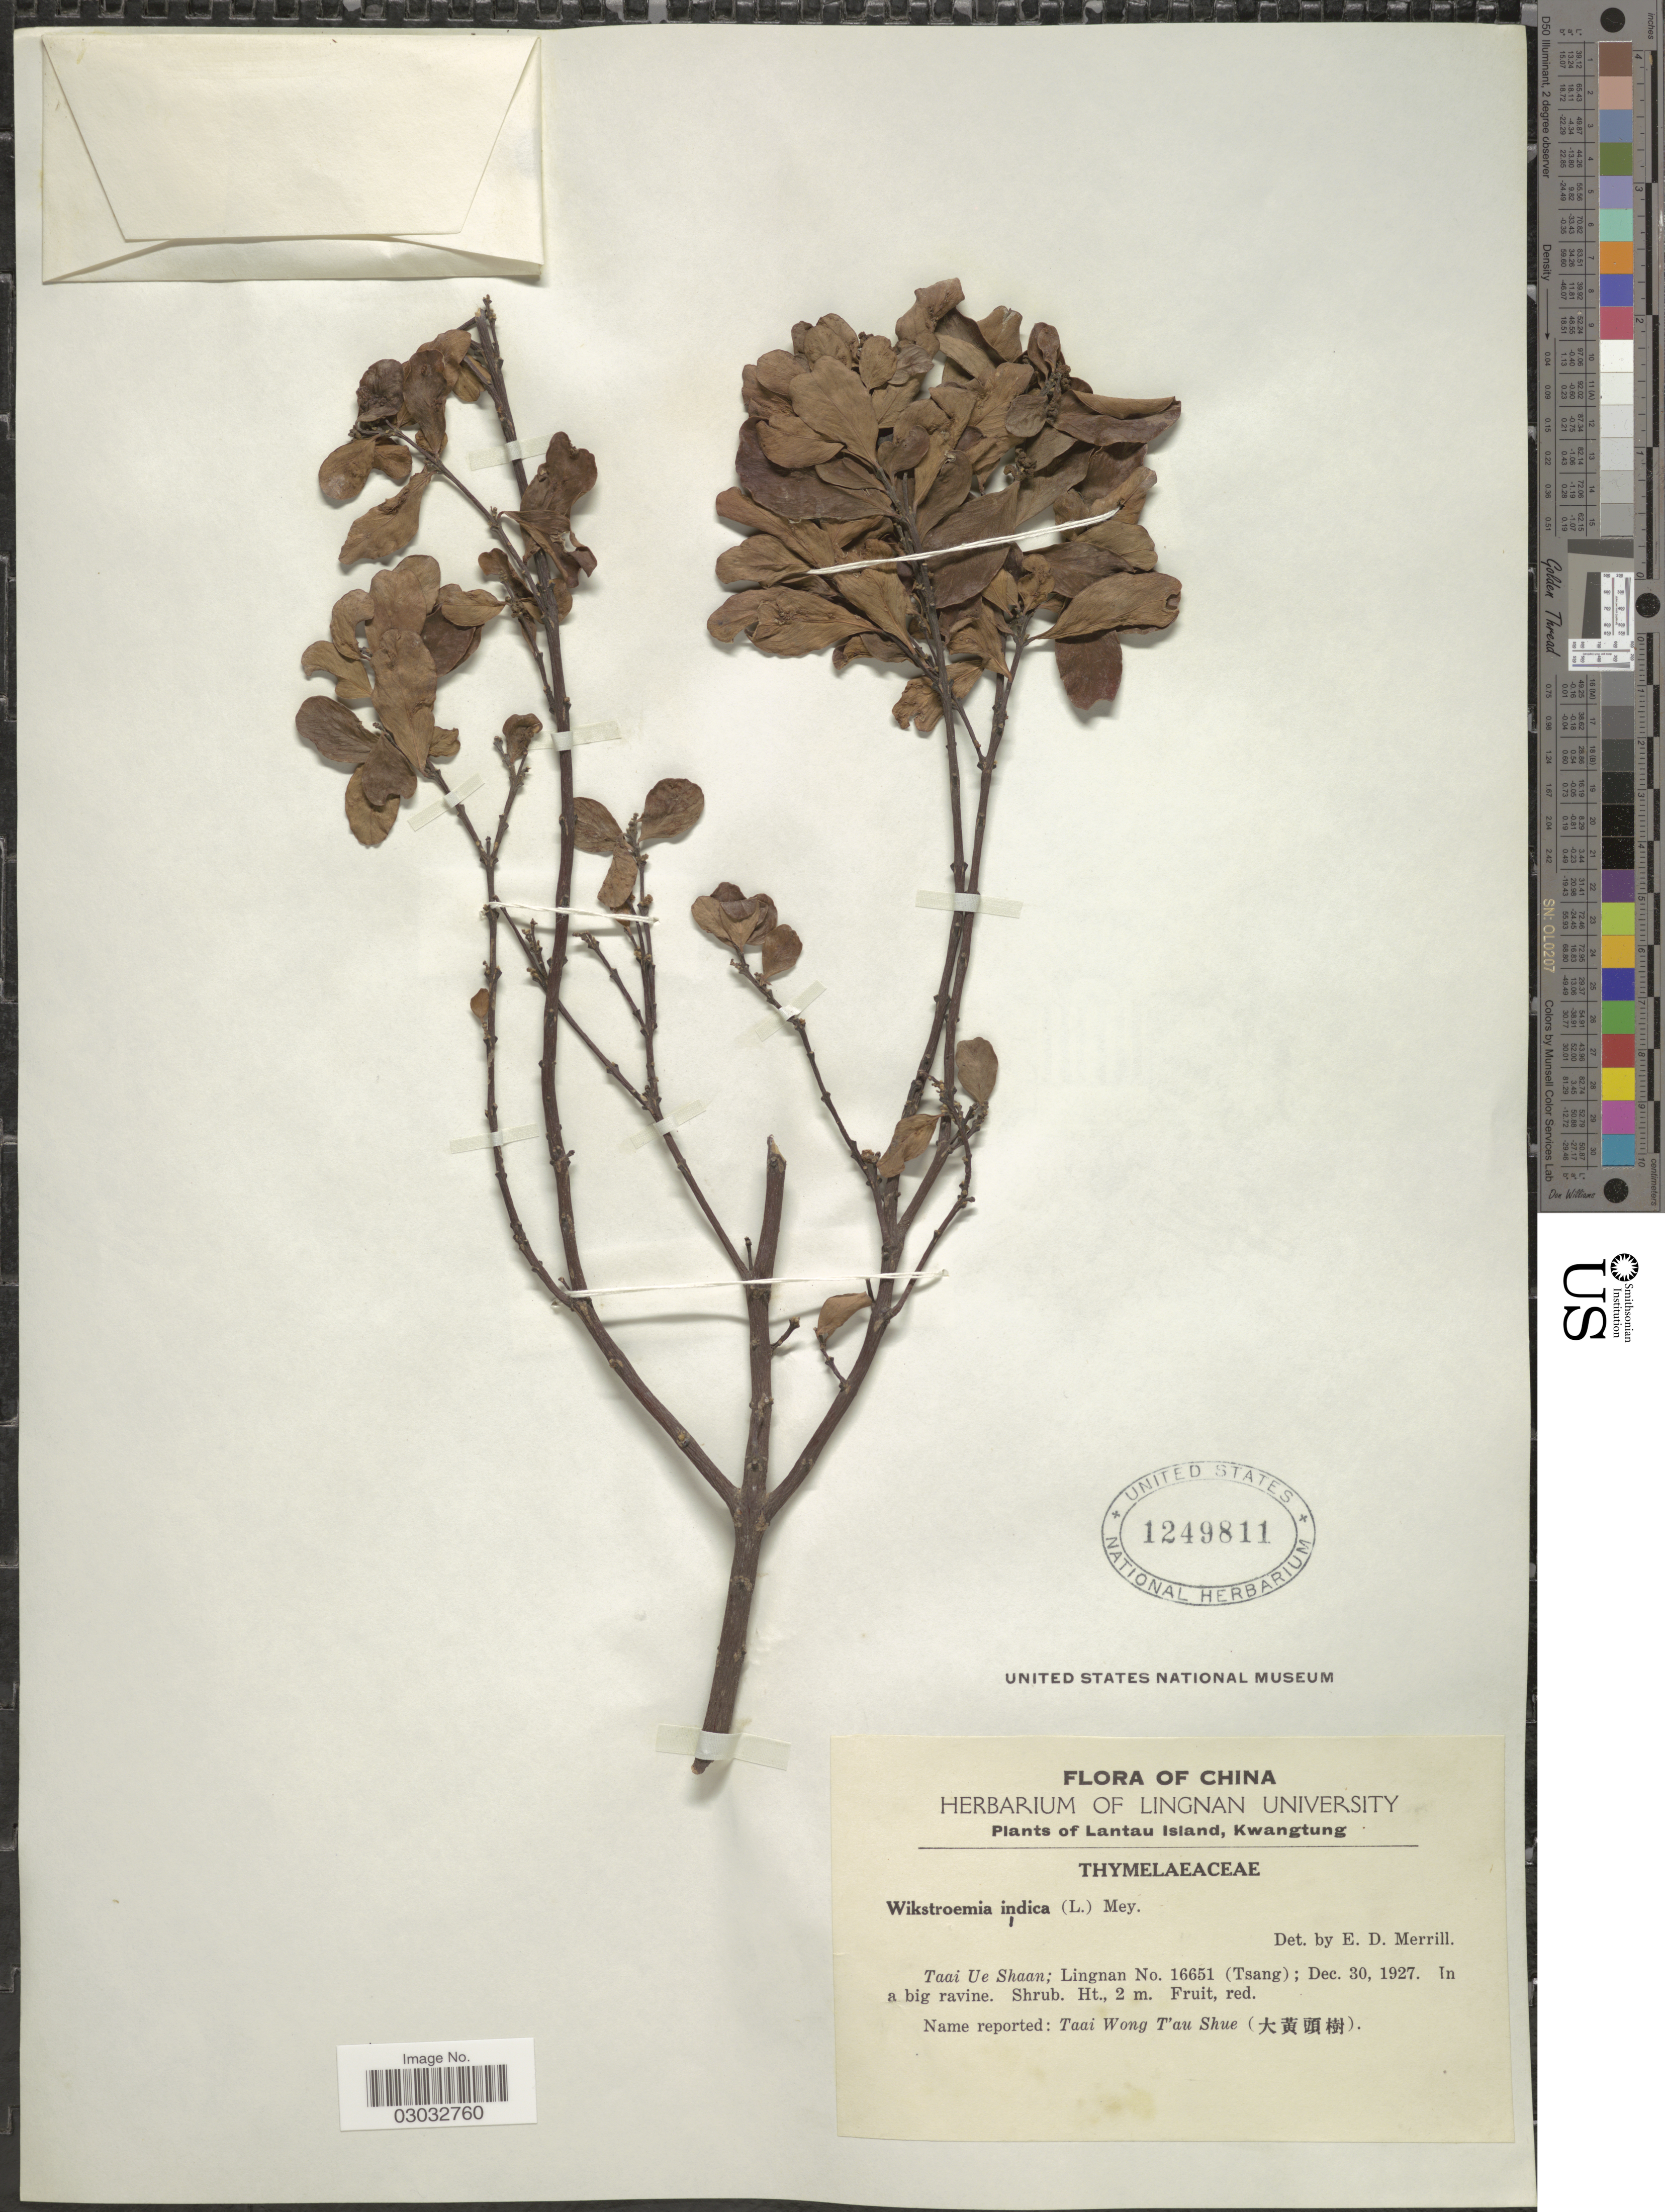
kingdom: Plantae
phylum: Tracheophyta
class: Magnoliopsida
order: Malvales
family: Thymelaeaceae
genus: Wikstroemia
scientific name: Wikstroemia indica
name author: (L.) C.A. Mey.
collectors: -- Tsang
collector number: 16651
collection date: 1927-12-30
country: China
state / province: Guangdong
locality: Lantau Island, Kwangtung, Taai Ue Shaan; Lingnan.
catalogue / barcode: US 1249811